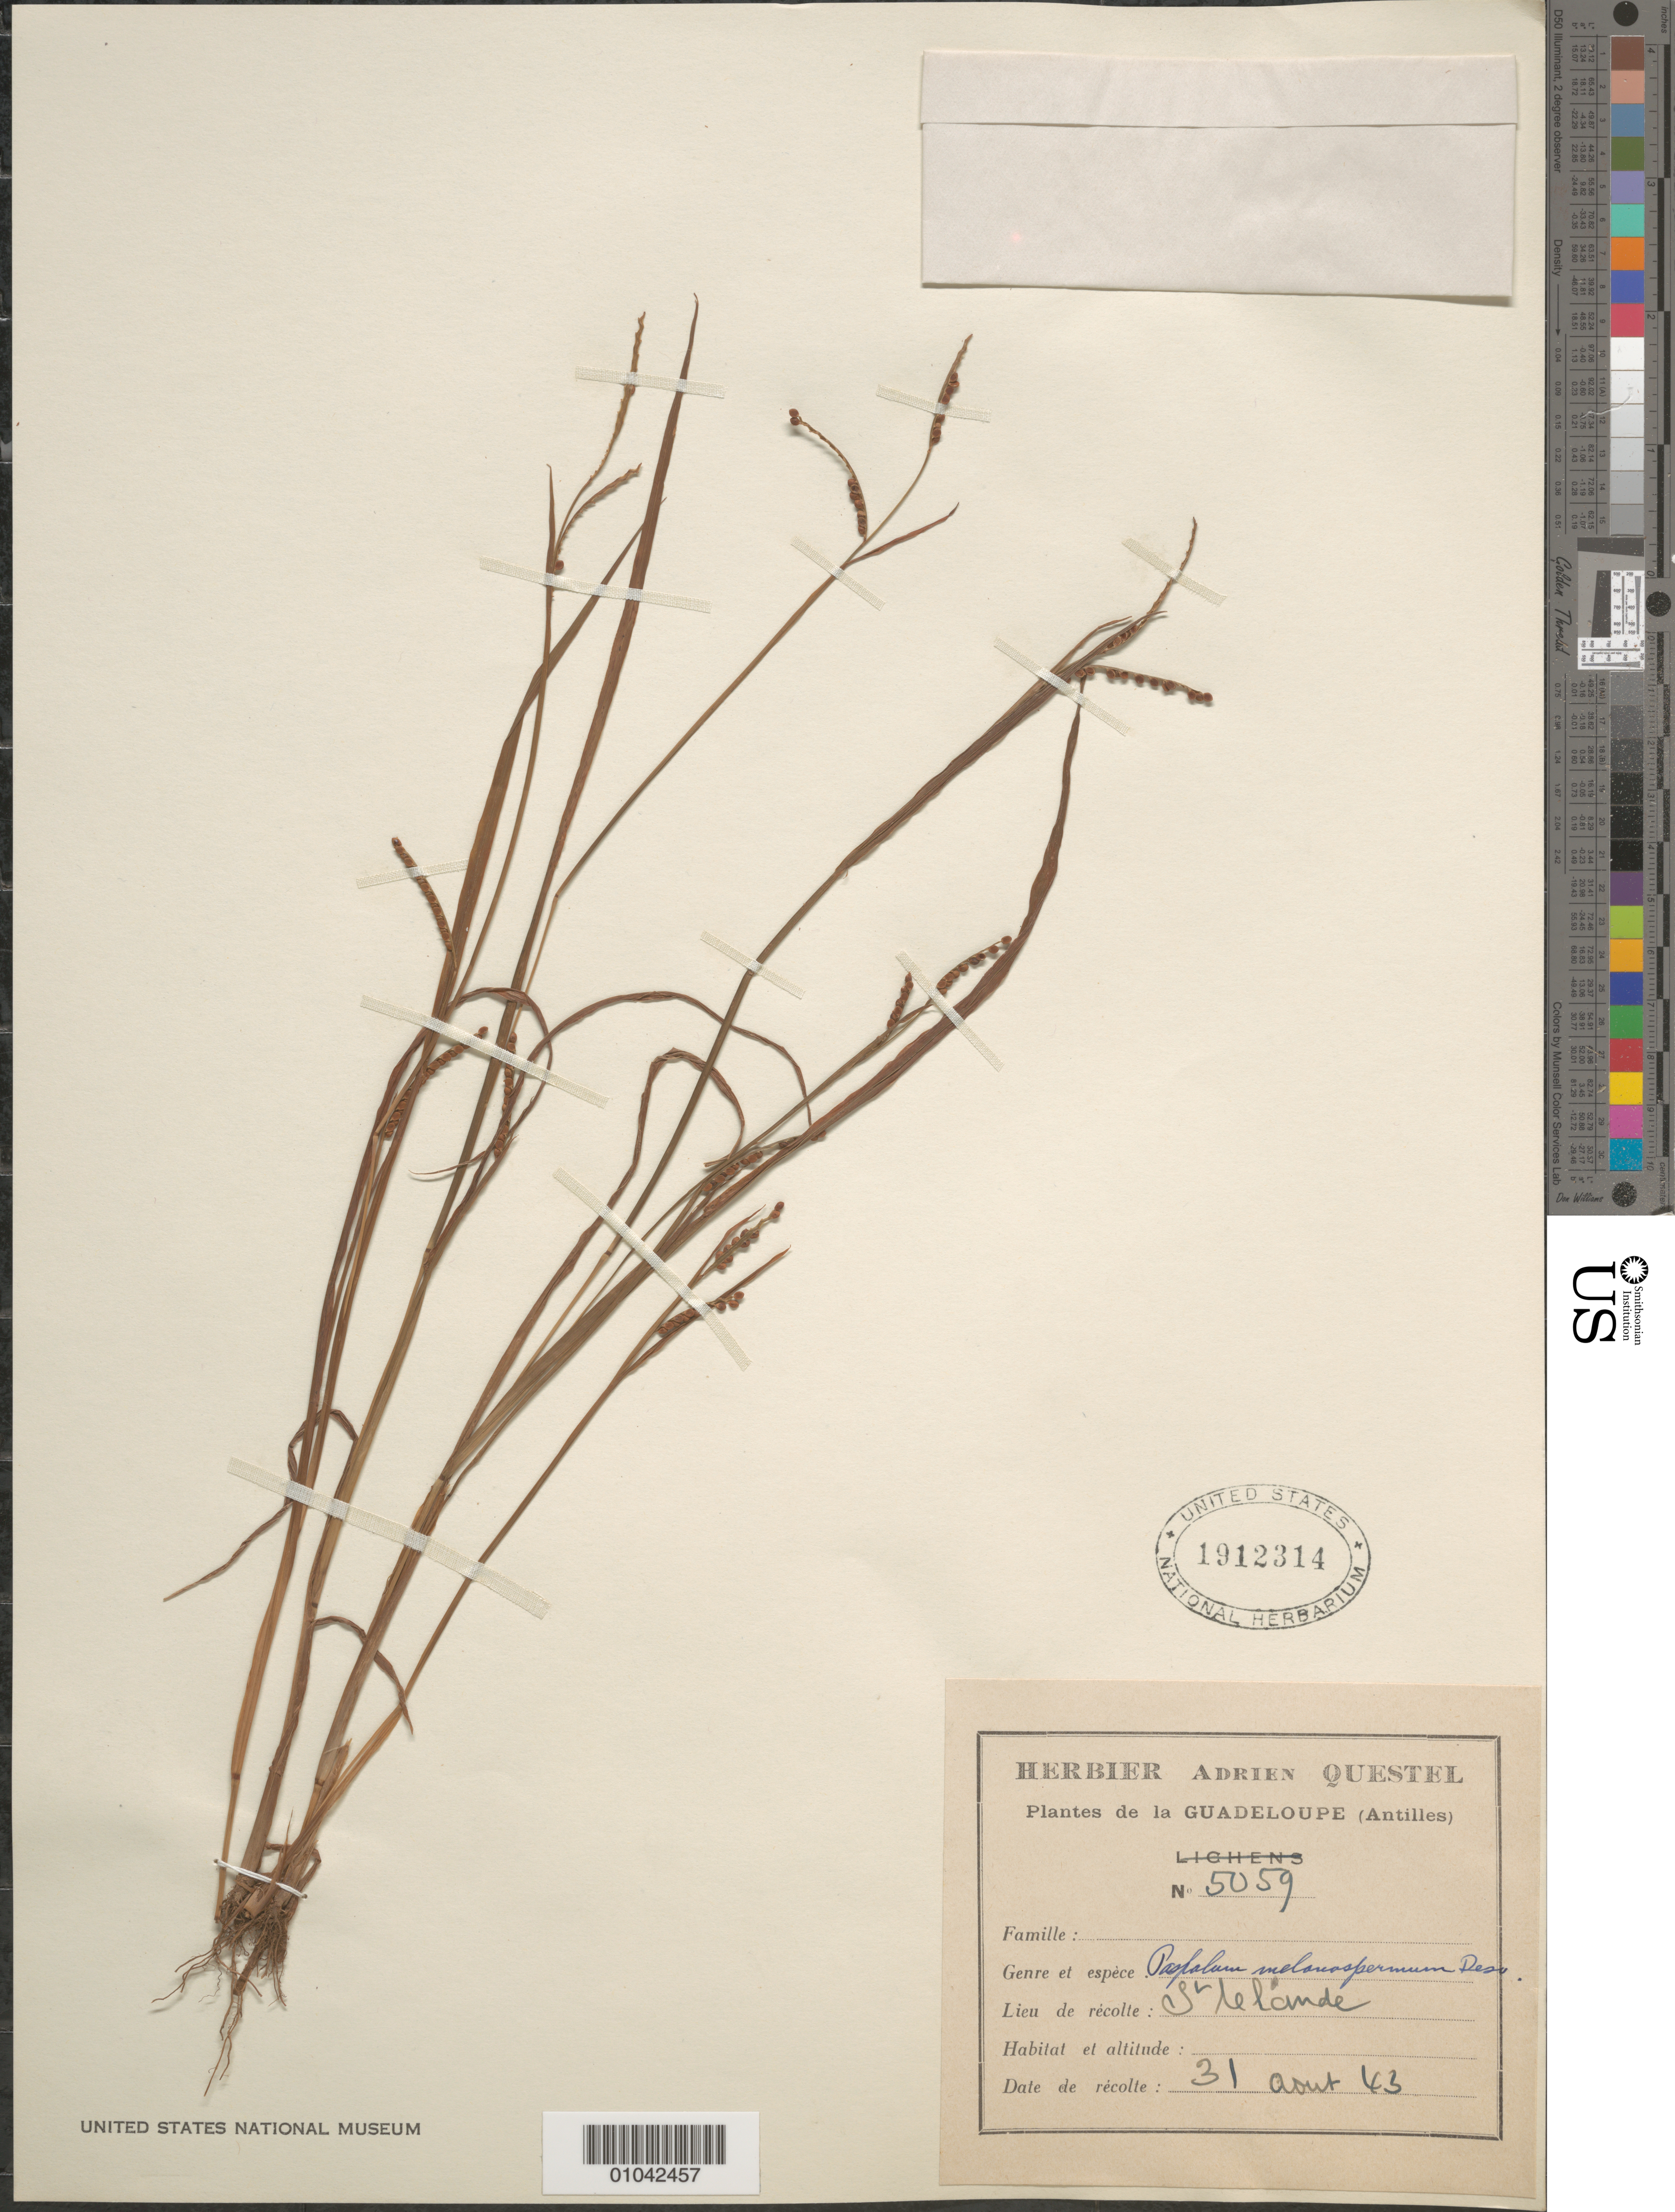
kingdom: Plantae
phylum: Tracheophyta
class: Liliopsida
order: Poales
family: Poaceae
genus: Paspalum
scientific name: Paspalum melanospermum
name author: Desv. ex Poir.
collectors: A. Questel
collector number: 5059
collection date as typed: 31 Aug 1943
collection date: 1943-08-31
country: Guadeloupe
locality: St. Lelande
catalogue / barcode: US 1912314